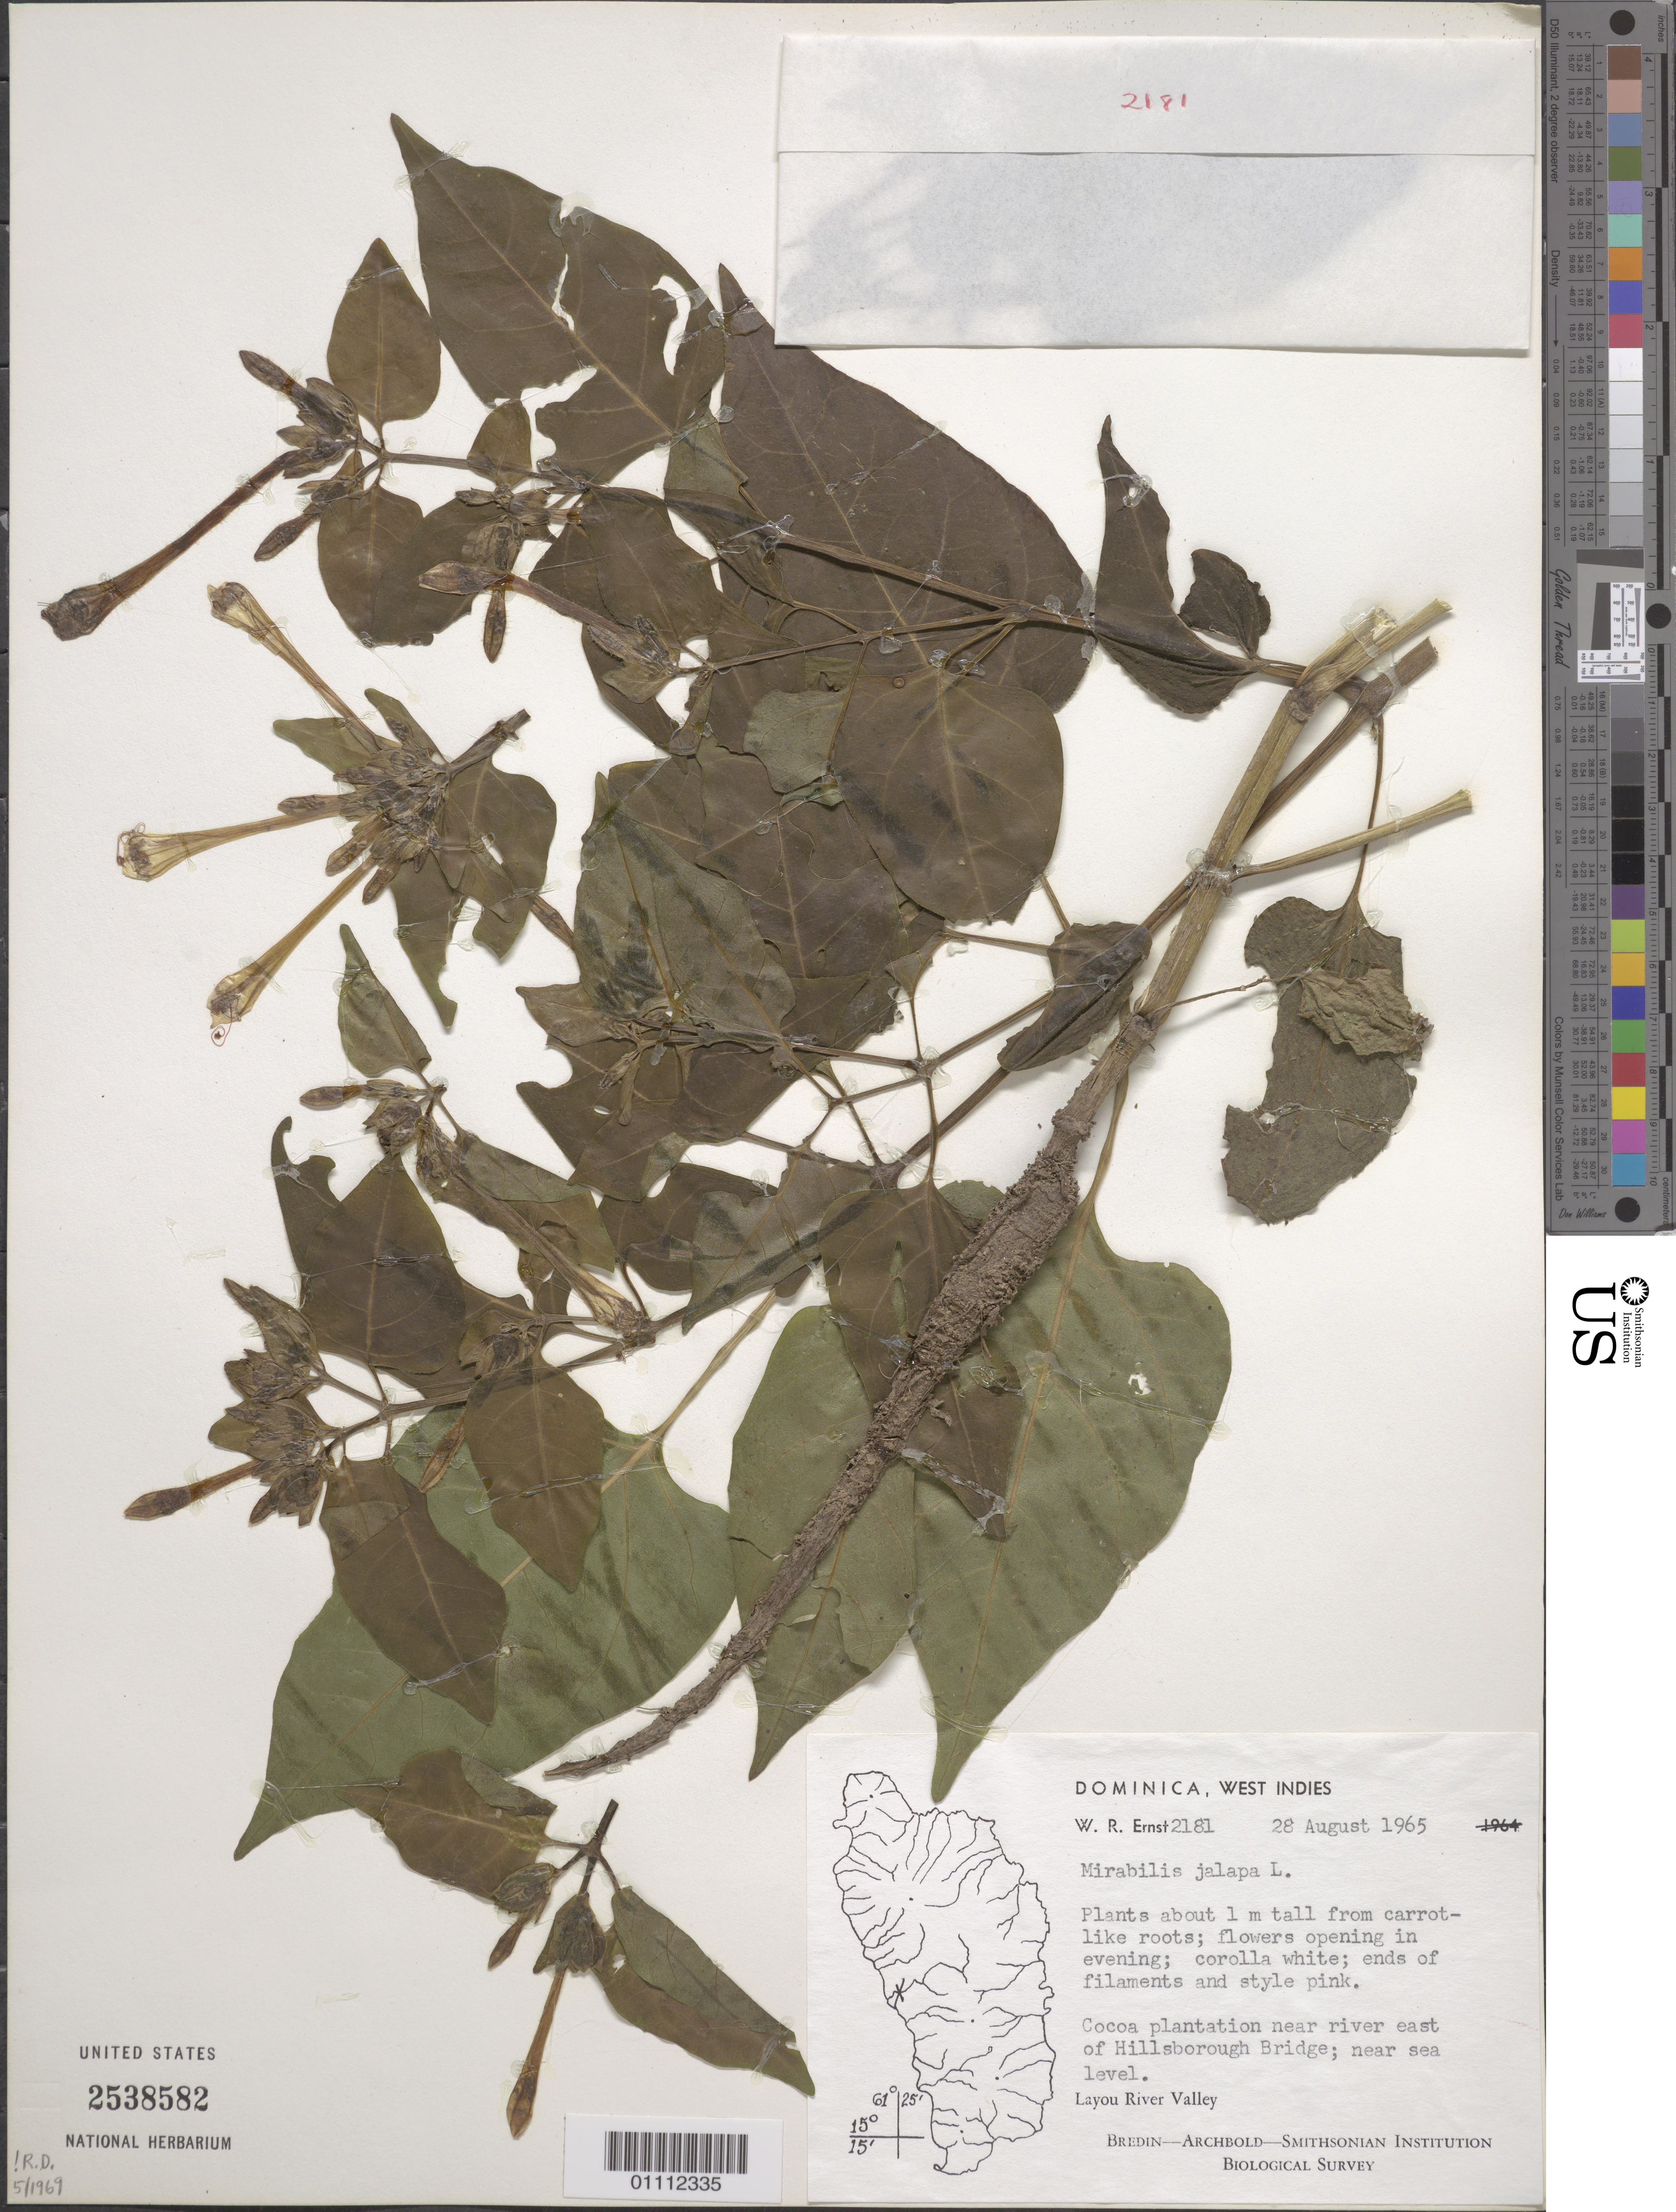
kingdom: Plantae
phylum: Tracheophyta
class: Magnoliopsida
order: Caryophyllales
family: Nyctaginaceae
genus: Mirabilis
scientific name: Mirabilis jalapa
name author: L.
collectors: W. R. Ernst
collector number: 2181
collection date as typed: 28 Aug 1965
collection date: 1965-08-28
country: Dominica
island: Dominica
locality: Layou River Valley, near river E of Hillsborough Bridge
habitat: Cocoa plantation near river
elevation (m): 0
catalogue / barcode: US 2538582